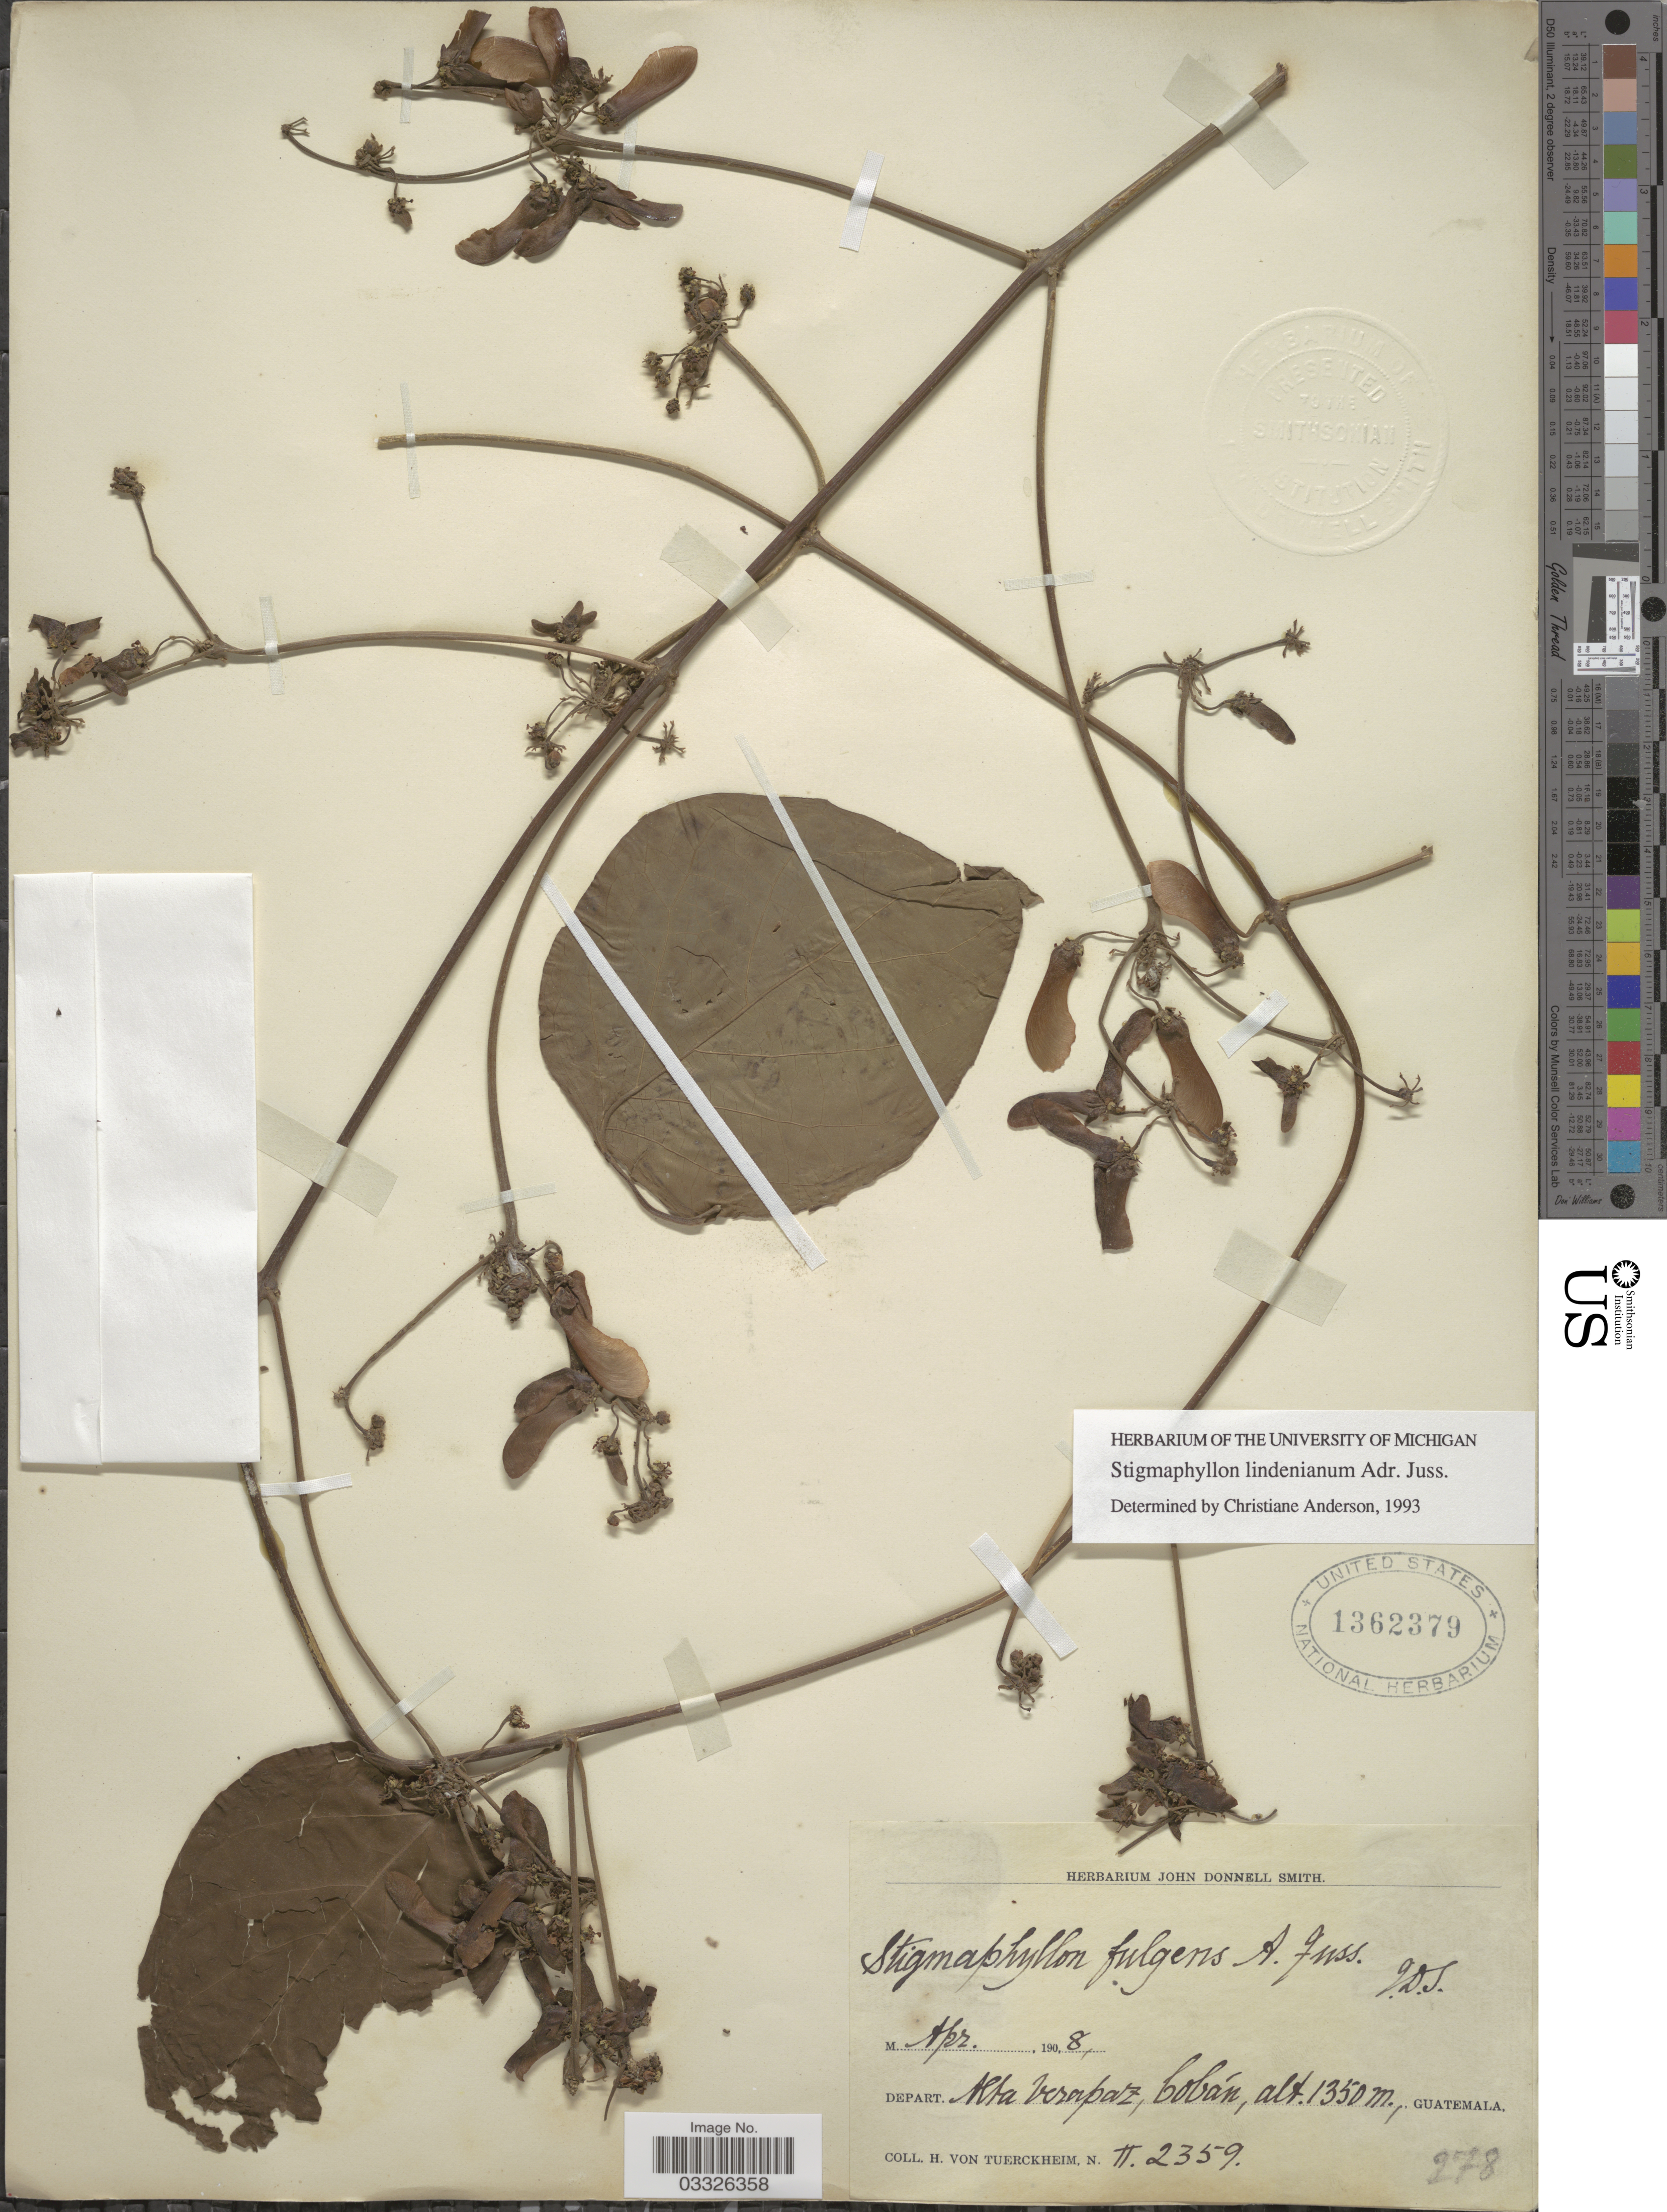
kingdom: Plantae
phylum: Tracheophyta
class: Magnoliopsida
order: Malpighiales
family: Malpighiaceae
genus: Stigmaphyllon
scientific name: Stigmaphyllon lindenianum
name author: A. Juss.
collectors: H. von Türckheim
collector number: II2359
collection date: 1908-04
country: Guatemala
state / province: Alta Verapaz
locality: Depart. Alta Verapaz, Cobán.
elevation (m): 1350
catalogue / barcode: US 1362379